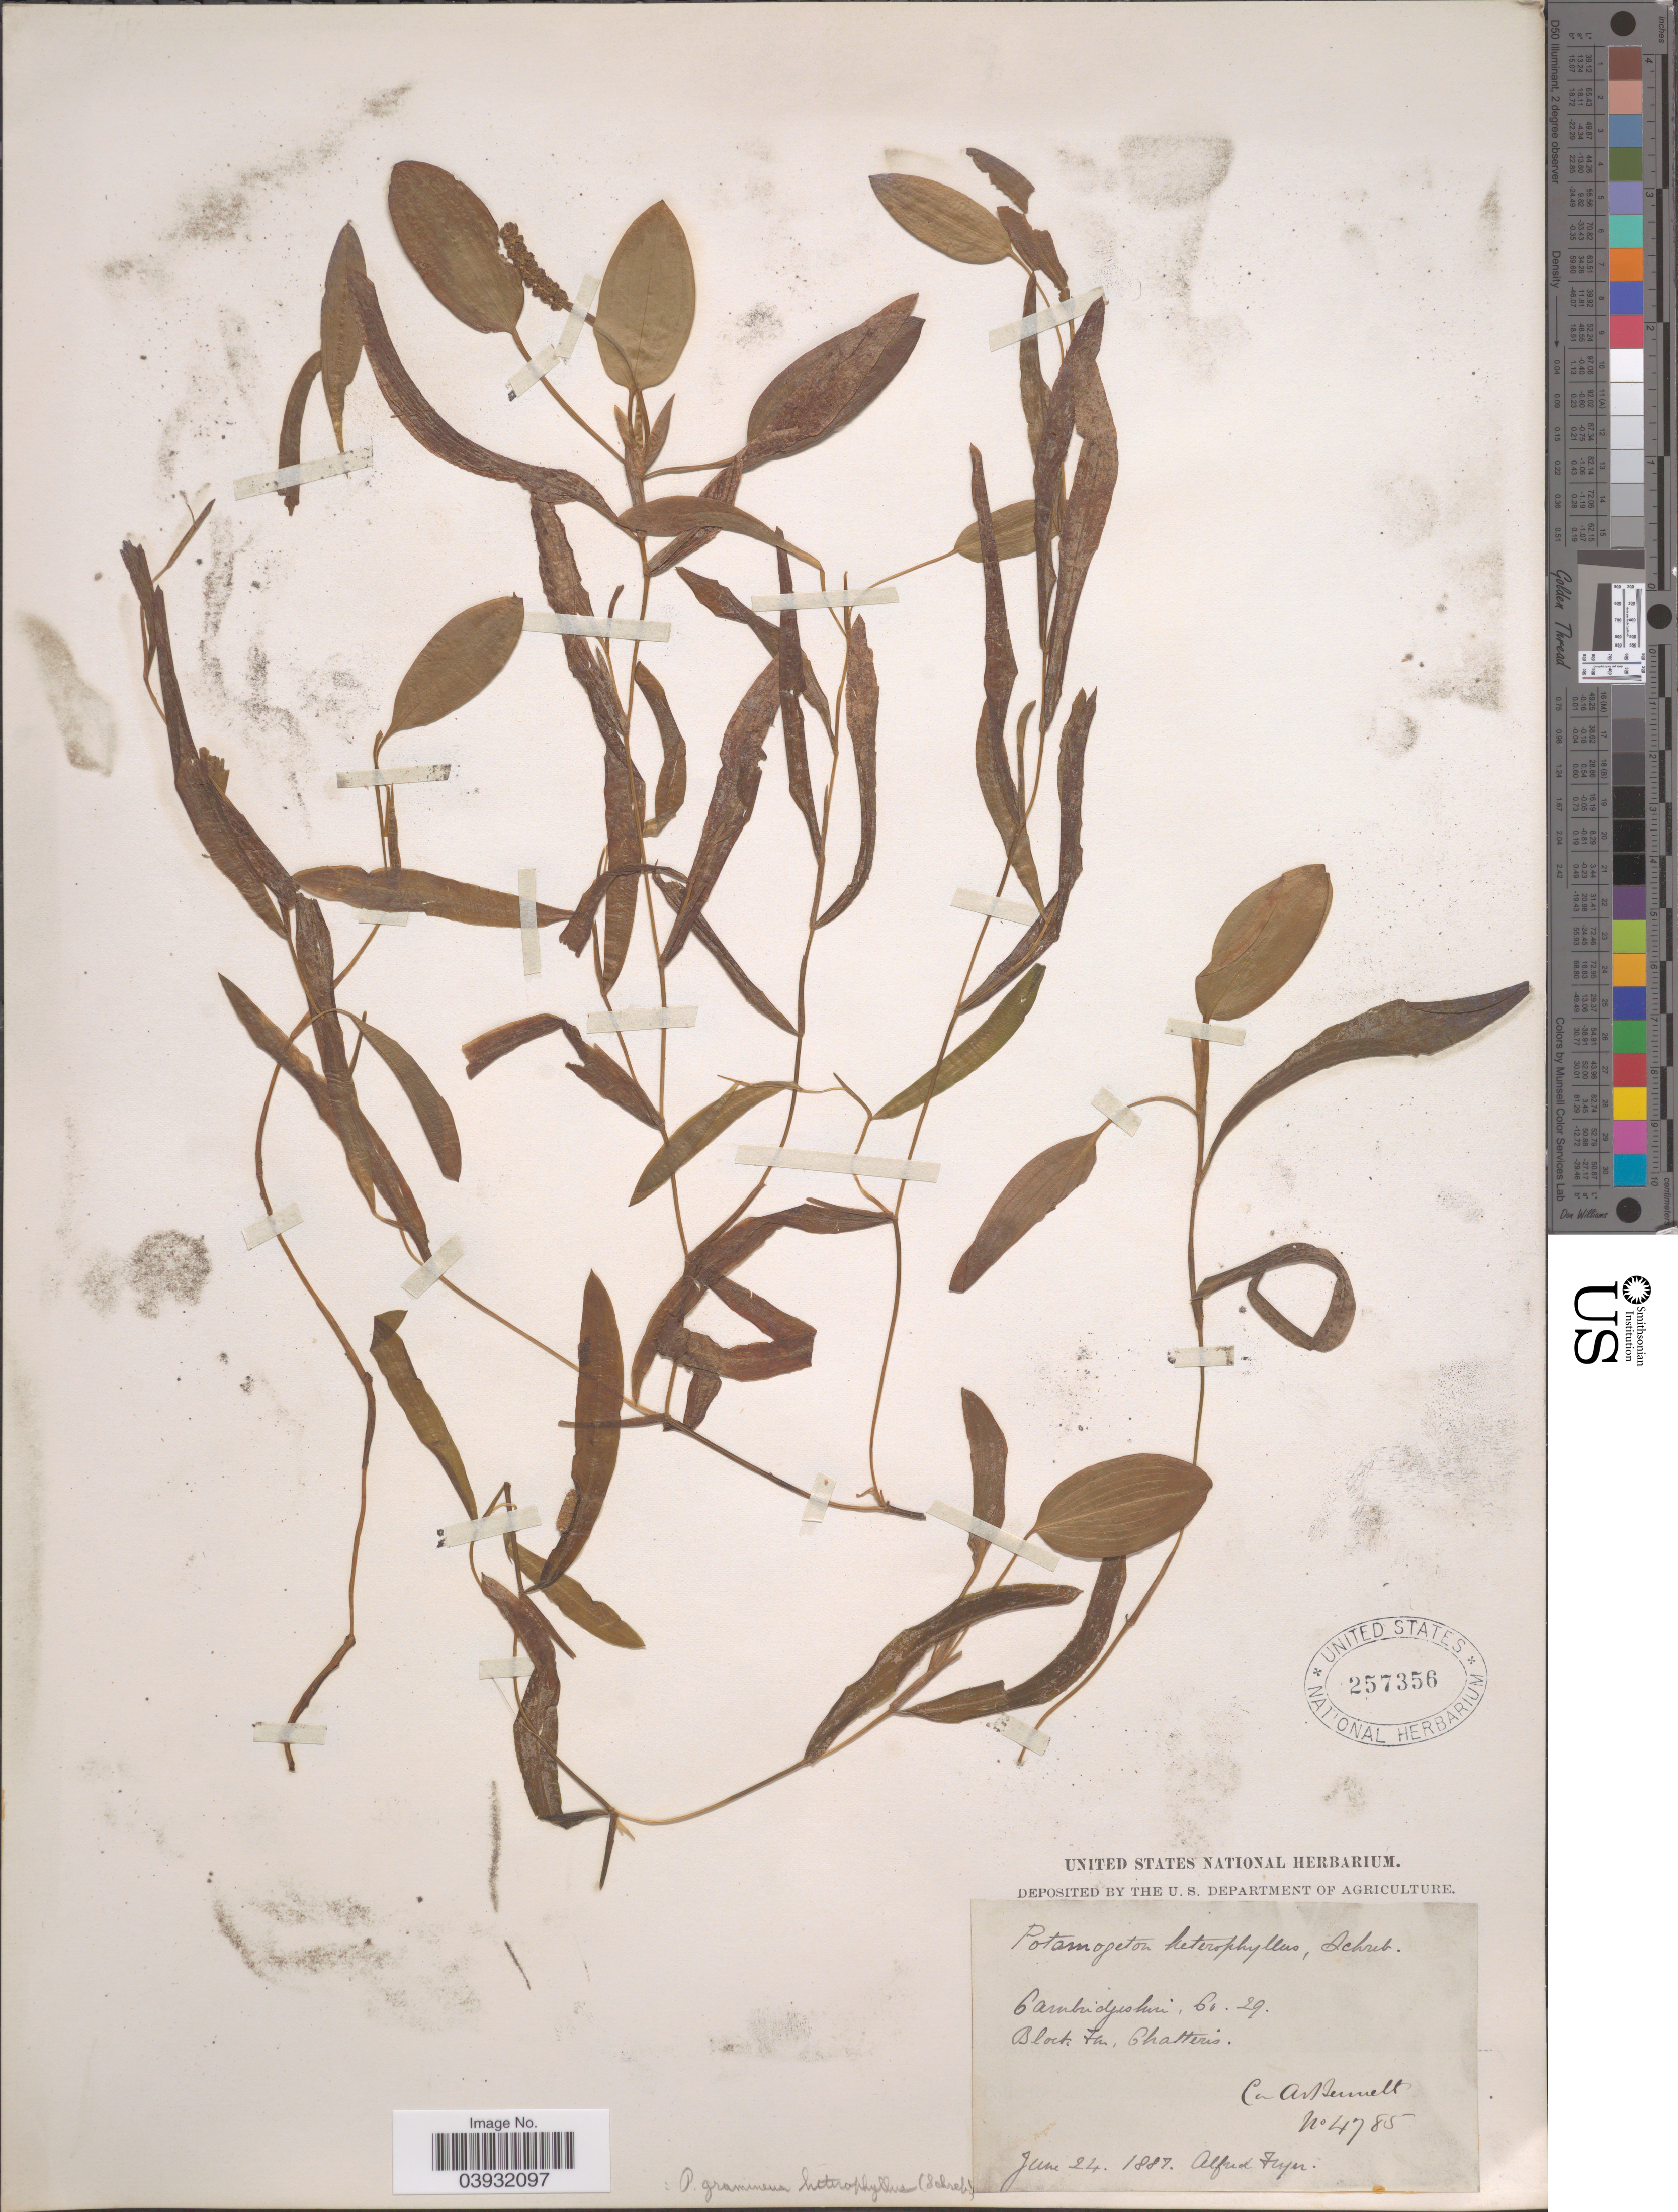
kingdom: Plantae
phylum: Tracheophyta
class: Liliopsida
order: Alismatales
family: Potamogetonaceae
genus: Potamogeton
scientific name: Potamogeton gramineus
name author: L.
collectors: A. Fryer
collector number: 4785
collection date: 1887-06-24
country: United Kingdom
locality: Cambridgeshire, 60.29. Block Fen, Chatteris.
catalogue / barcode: US 257356